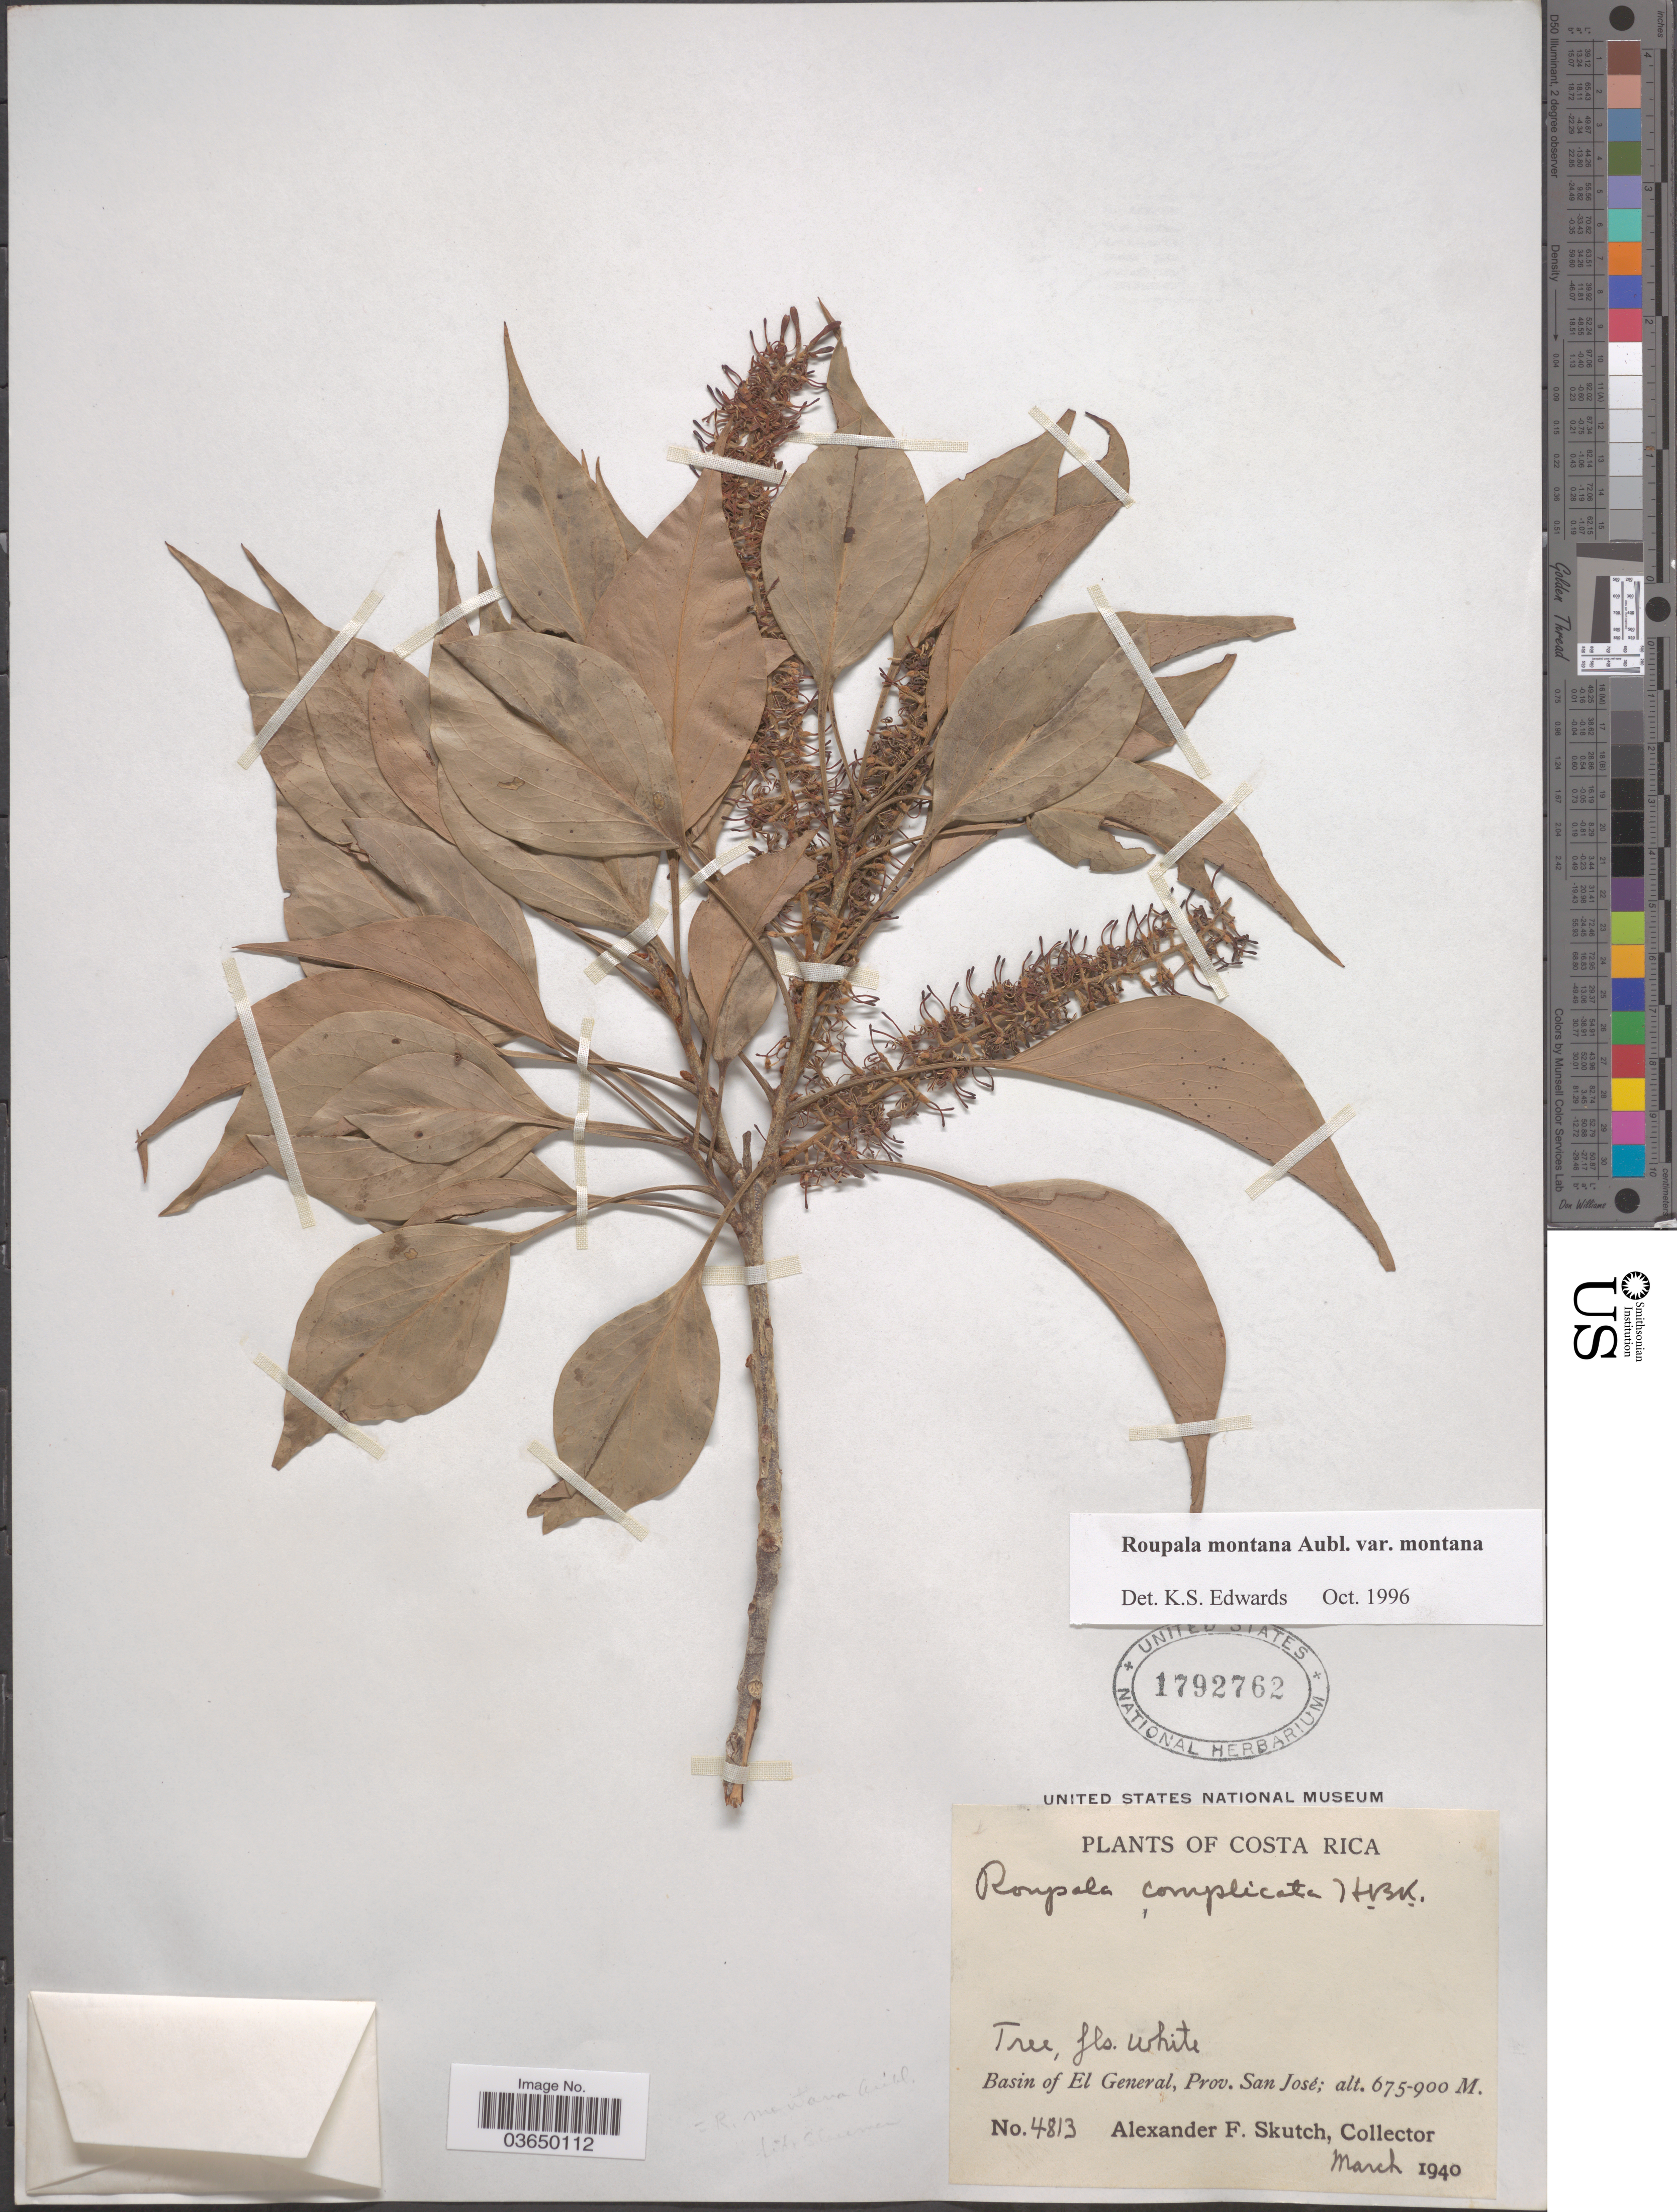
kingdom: Plantae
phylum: Tracheophyta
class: Magnoliopsida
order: Proteales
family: Proteaceae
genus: Roupala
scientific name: Roupala montana var. montana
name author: Aubl.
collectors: A. F. Skutch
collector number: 4813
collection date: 1940-03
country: Costa Rica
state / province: San José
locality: Basin of El General.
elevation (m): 675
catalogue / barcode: US 1792762